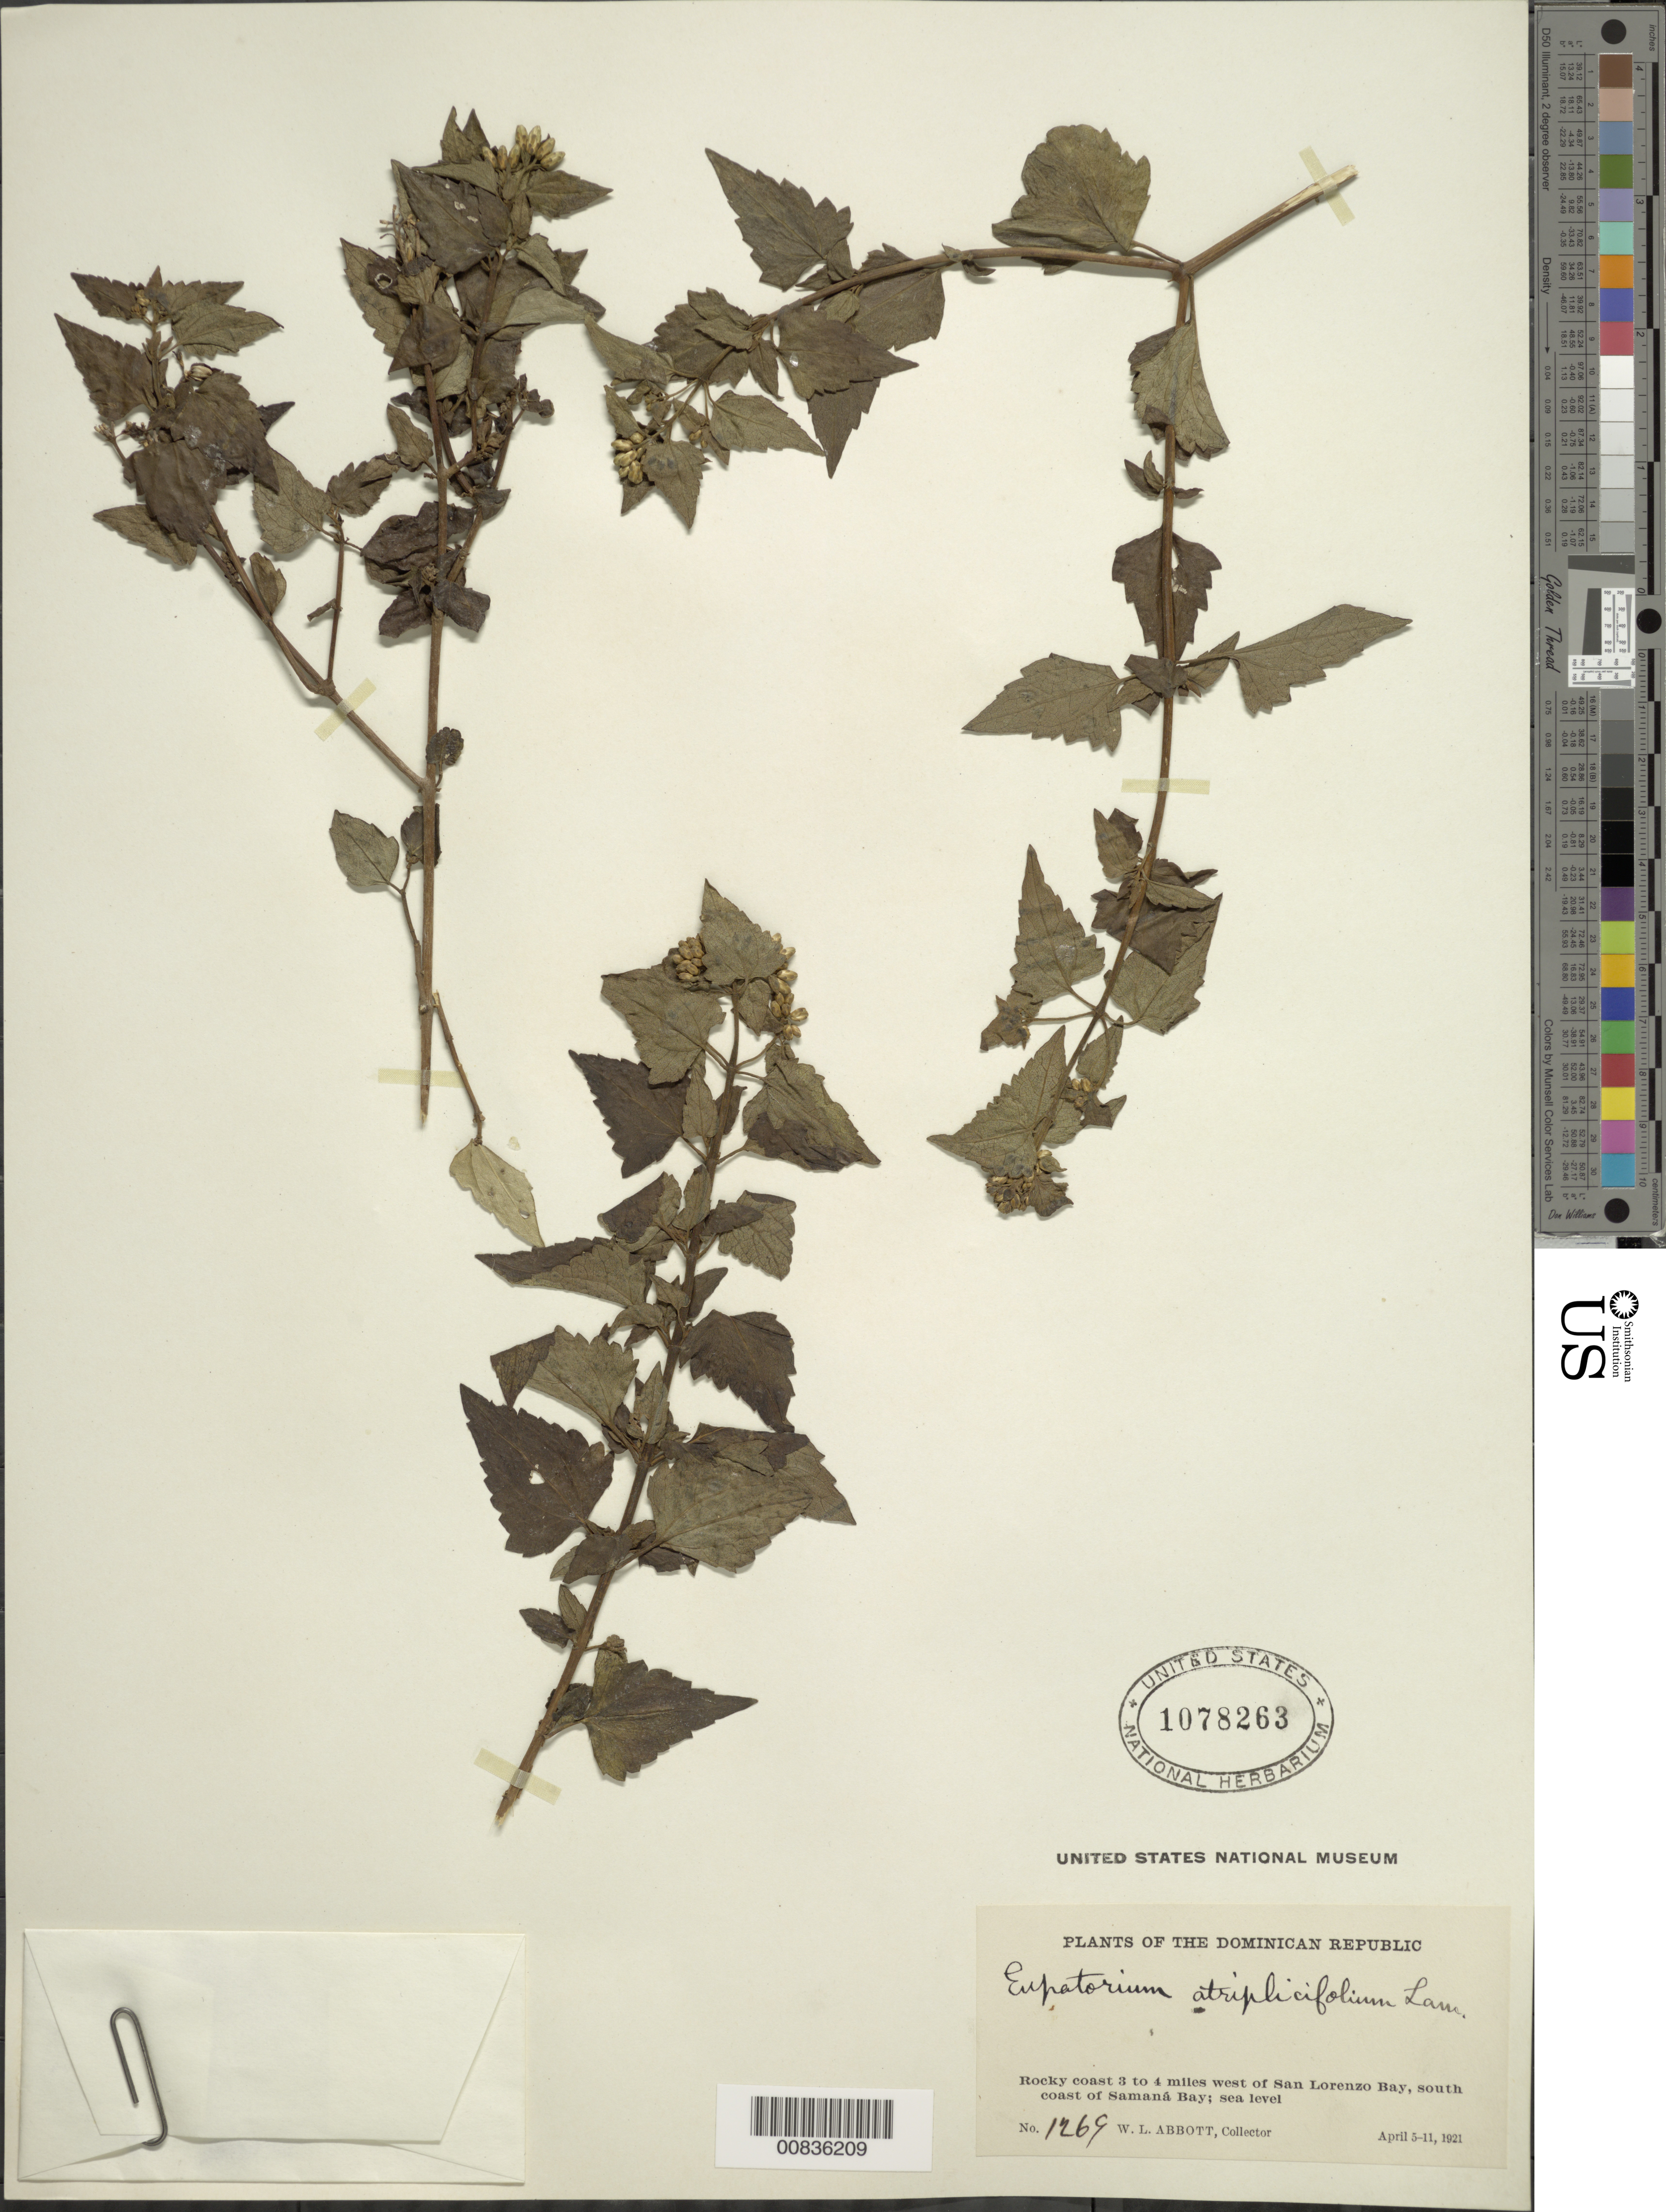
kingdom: Plantae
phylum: Tracheophyta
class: Magnoliopsida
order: Asterales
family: Asteraceae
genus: Chromolaena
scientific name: Chromolaena corymbosa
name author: (Aubl.) R.M. King & H. Rob.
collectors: W. L. Abbott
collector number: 1269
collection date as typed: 25 Apr 1921 10 Apr 1921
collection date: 1921-04-10/1921-04-25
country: Dominican Republic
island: Hispaniola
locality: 3-4 miles W of San Lorenzo Bay, south coast of Samaná Bay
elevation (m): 0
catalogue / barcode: US 1078263